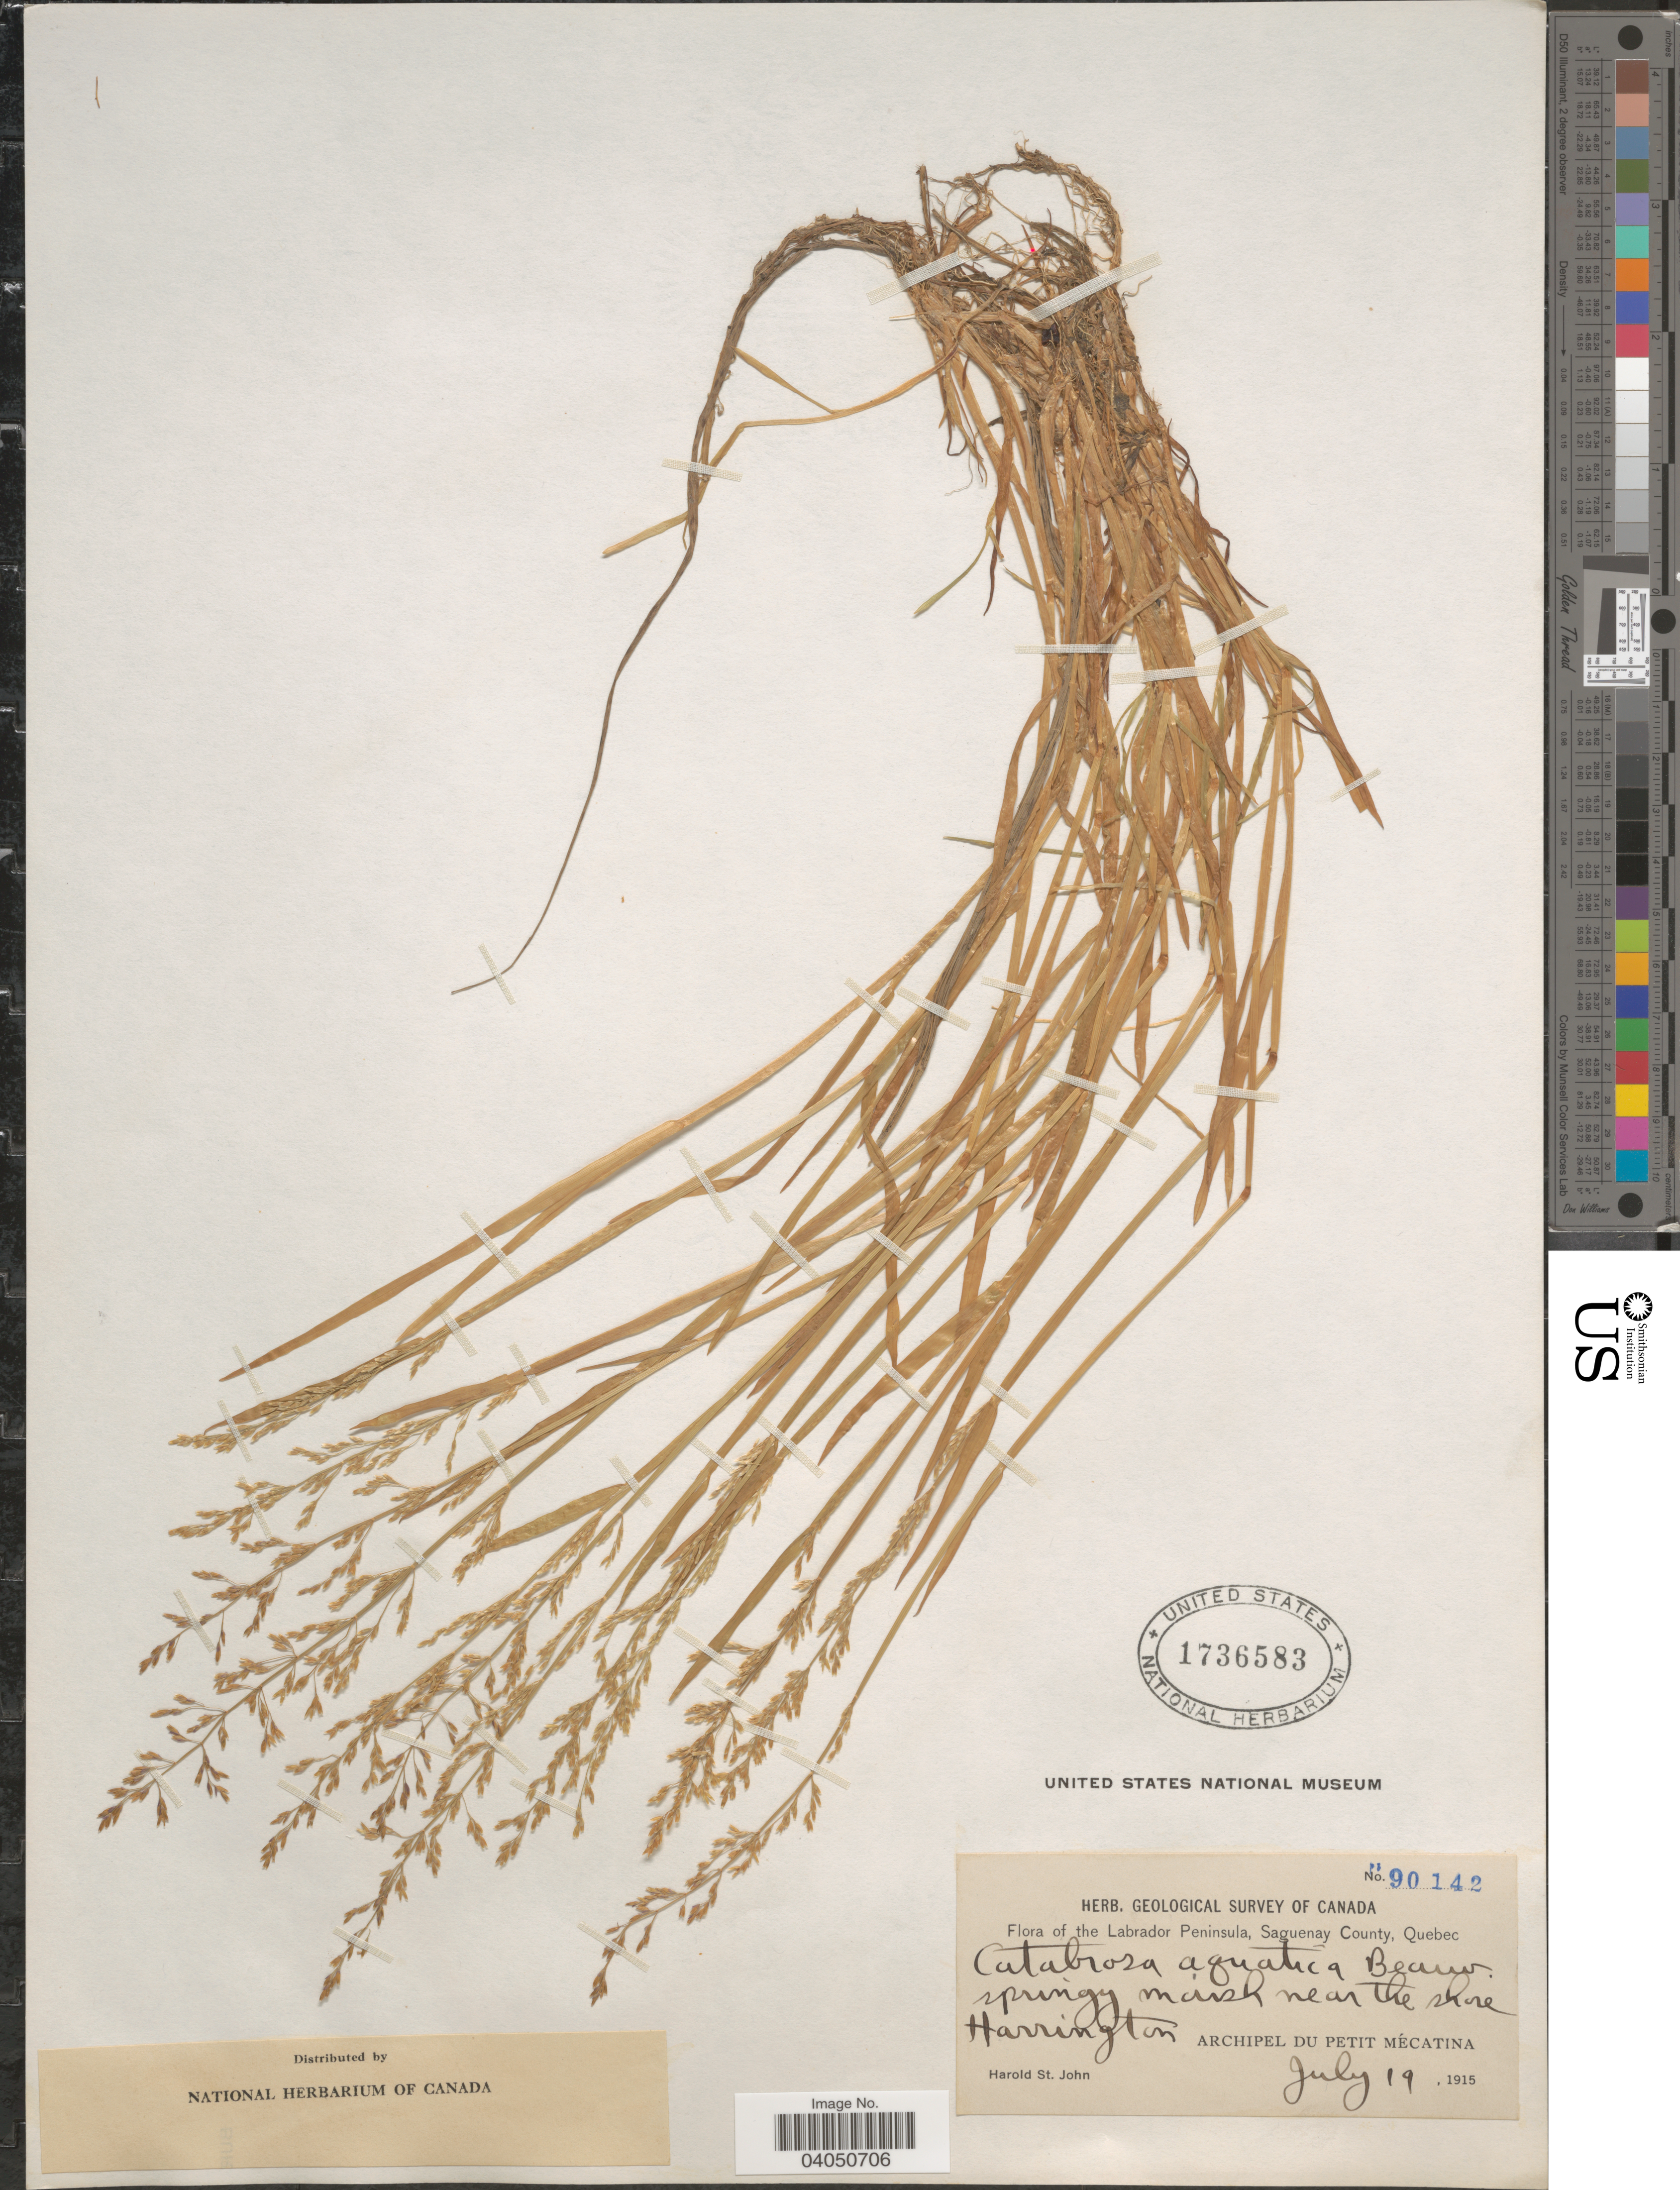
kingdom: Plantae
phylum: Tracheophyta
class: Liliopsida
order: Poales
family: Poaceae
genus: Catabrosa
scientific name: Catabrosa aquatica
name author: (L.) P. Beauv.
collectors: H. St. John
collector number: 90142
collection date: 1915-07-19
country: Canada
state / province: Quebec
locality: The Labrador Peninsula, Saguenay County. Springy marsh near the shore Harington. Archipel du Petit Mécatina.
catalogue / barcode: US 1736583